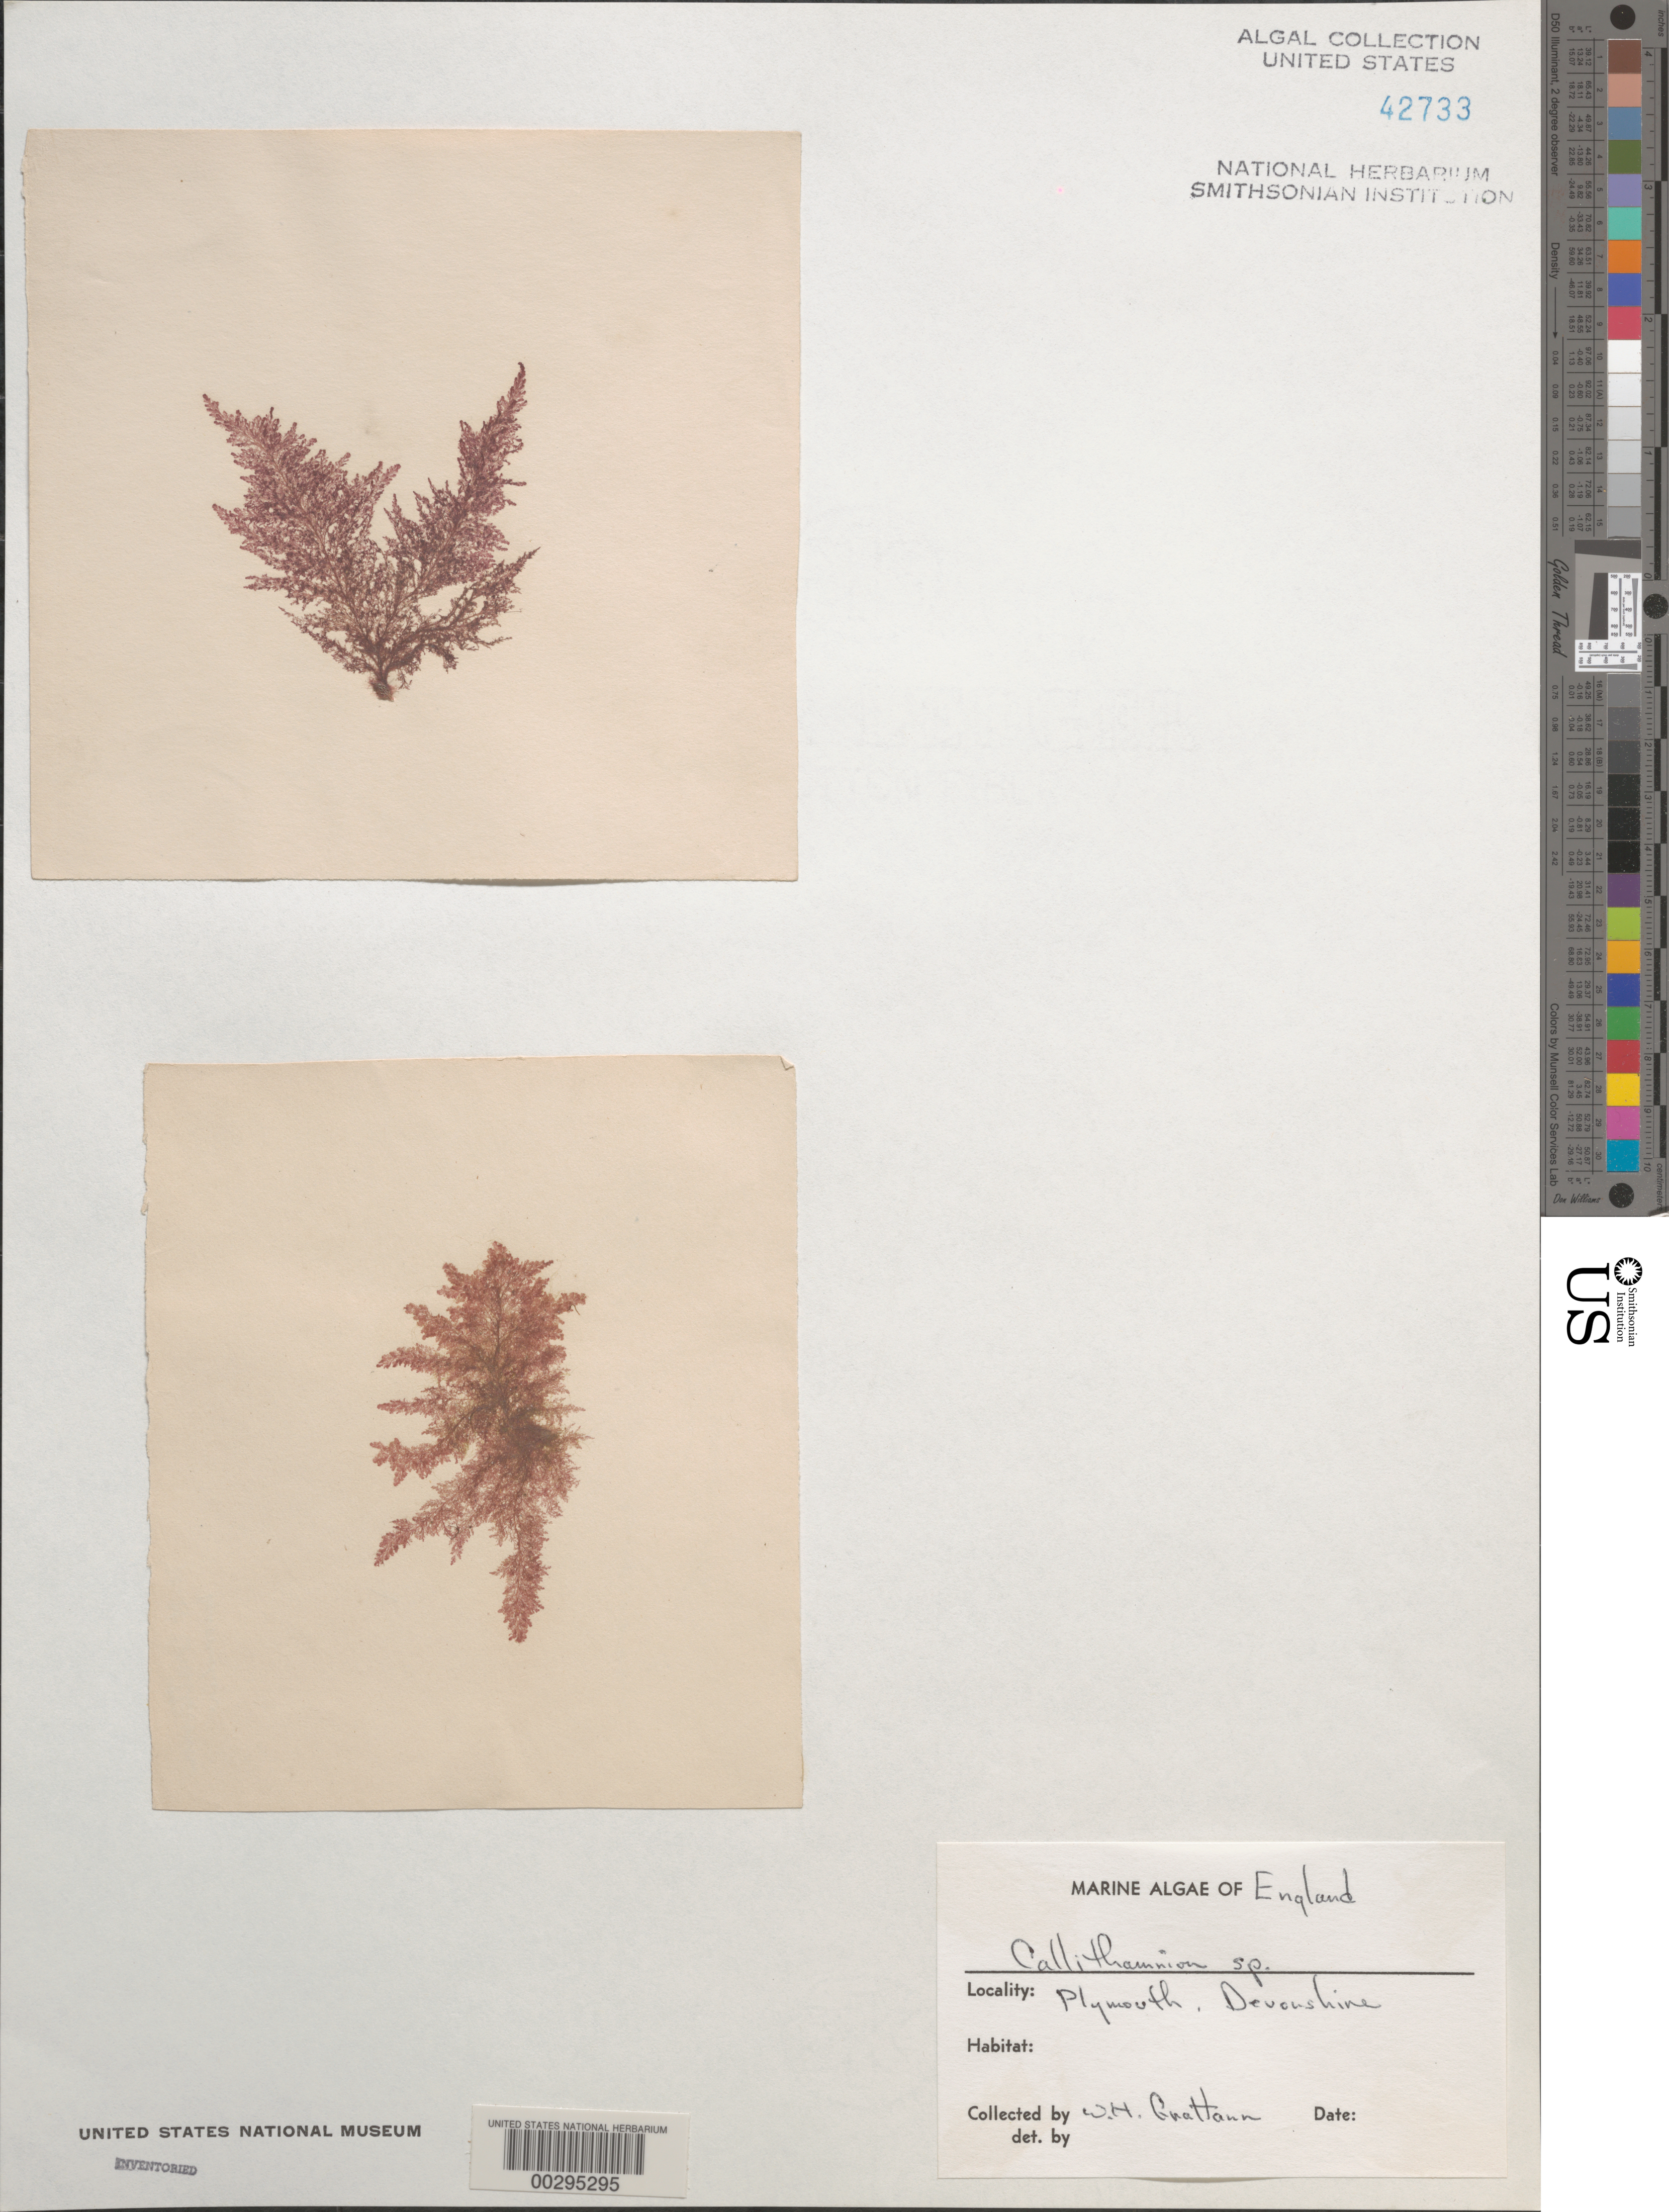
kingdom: Plantae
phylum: Rhodophyta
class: Florideophyceae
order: Ceramiales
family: Callithamniaceae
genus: Callithamnion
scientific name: Callithamnion sp.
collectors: W. Grattann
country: United Kingdom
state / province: England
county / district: Devon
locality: Plymouth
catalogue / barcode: US 42733